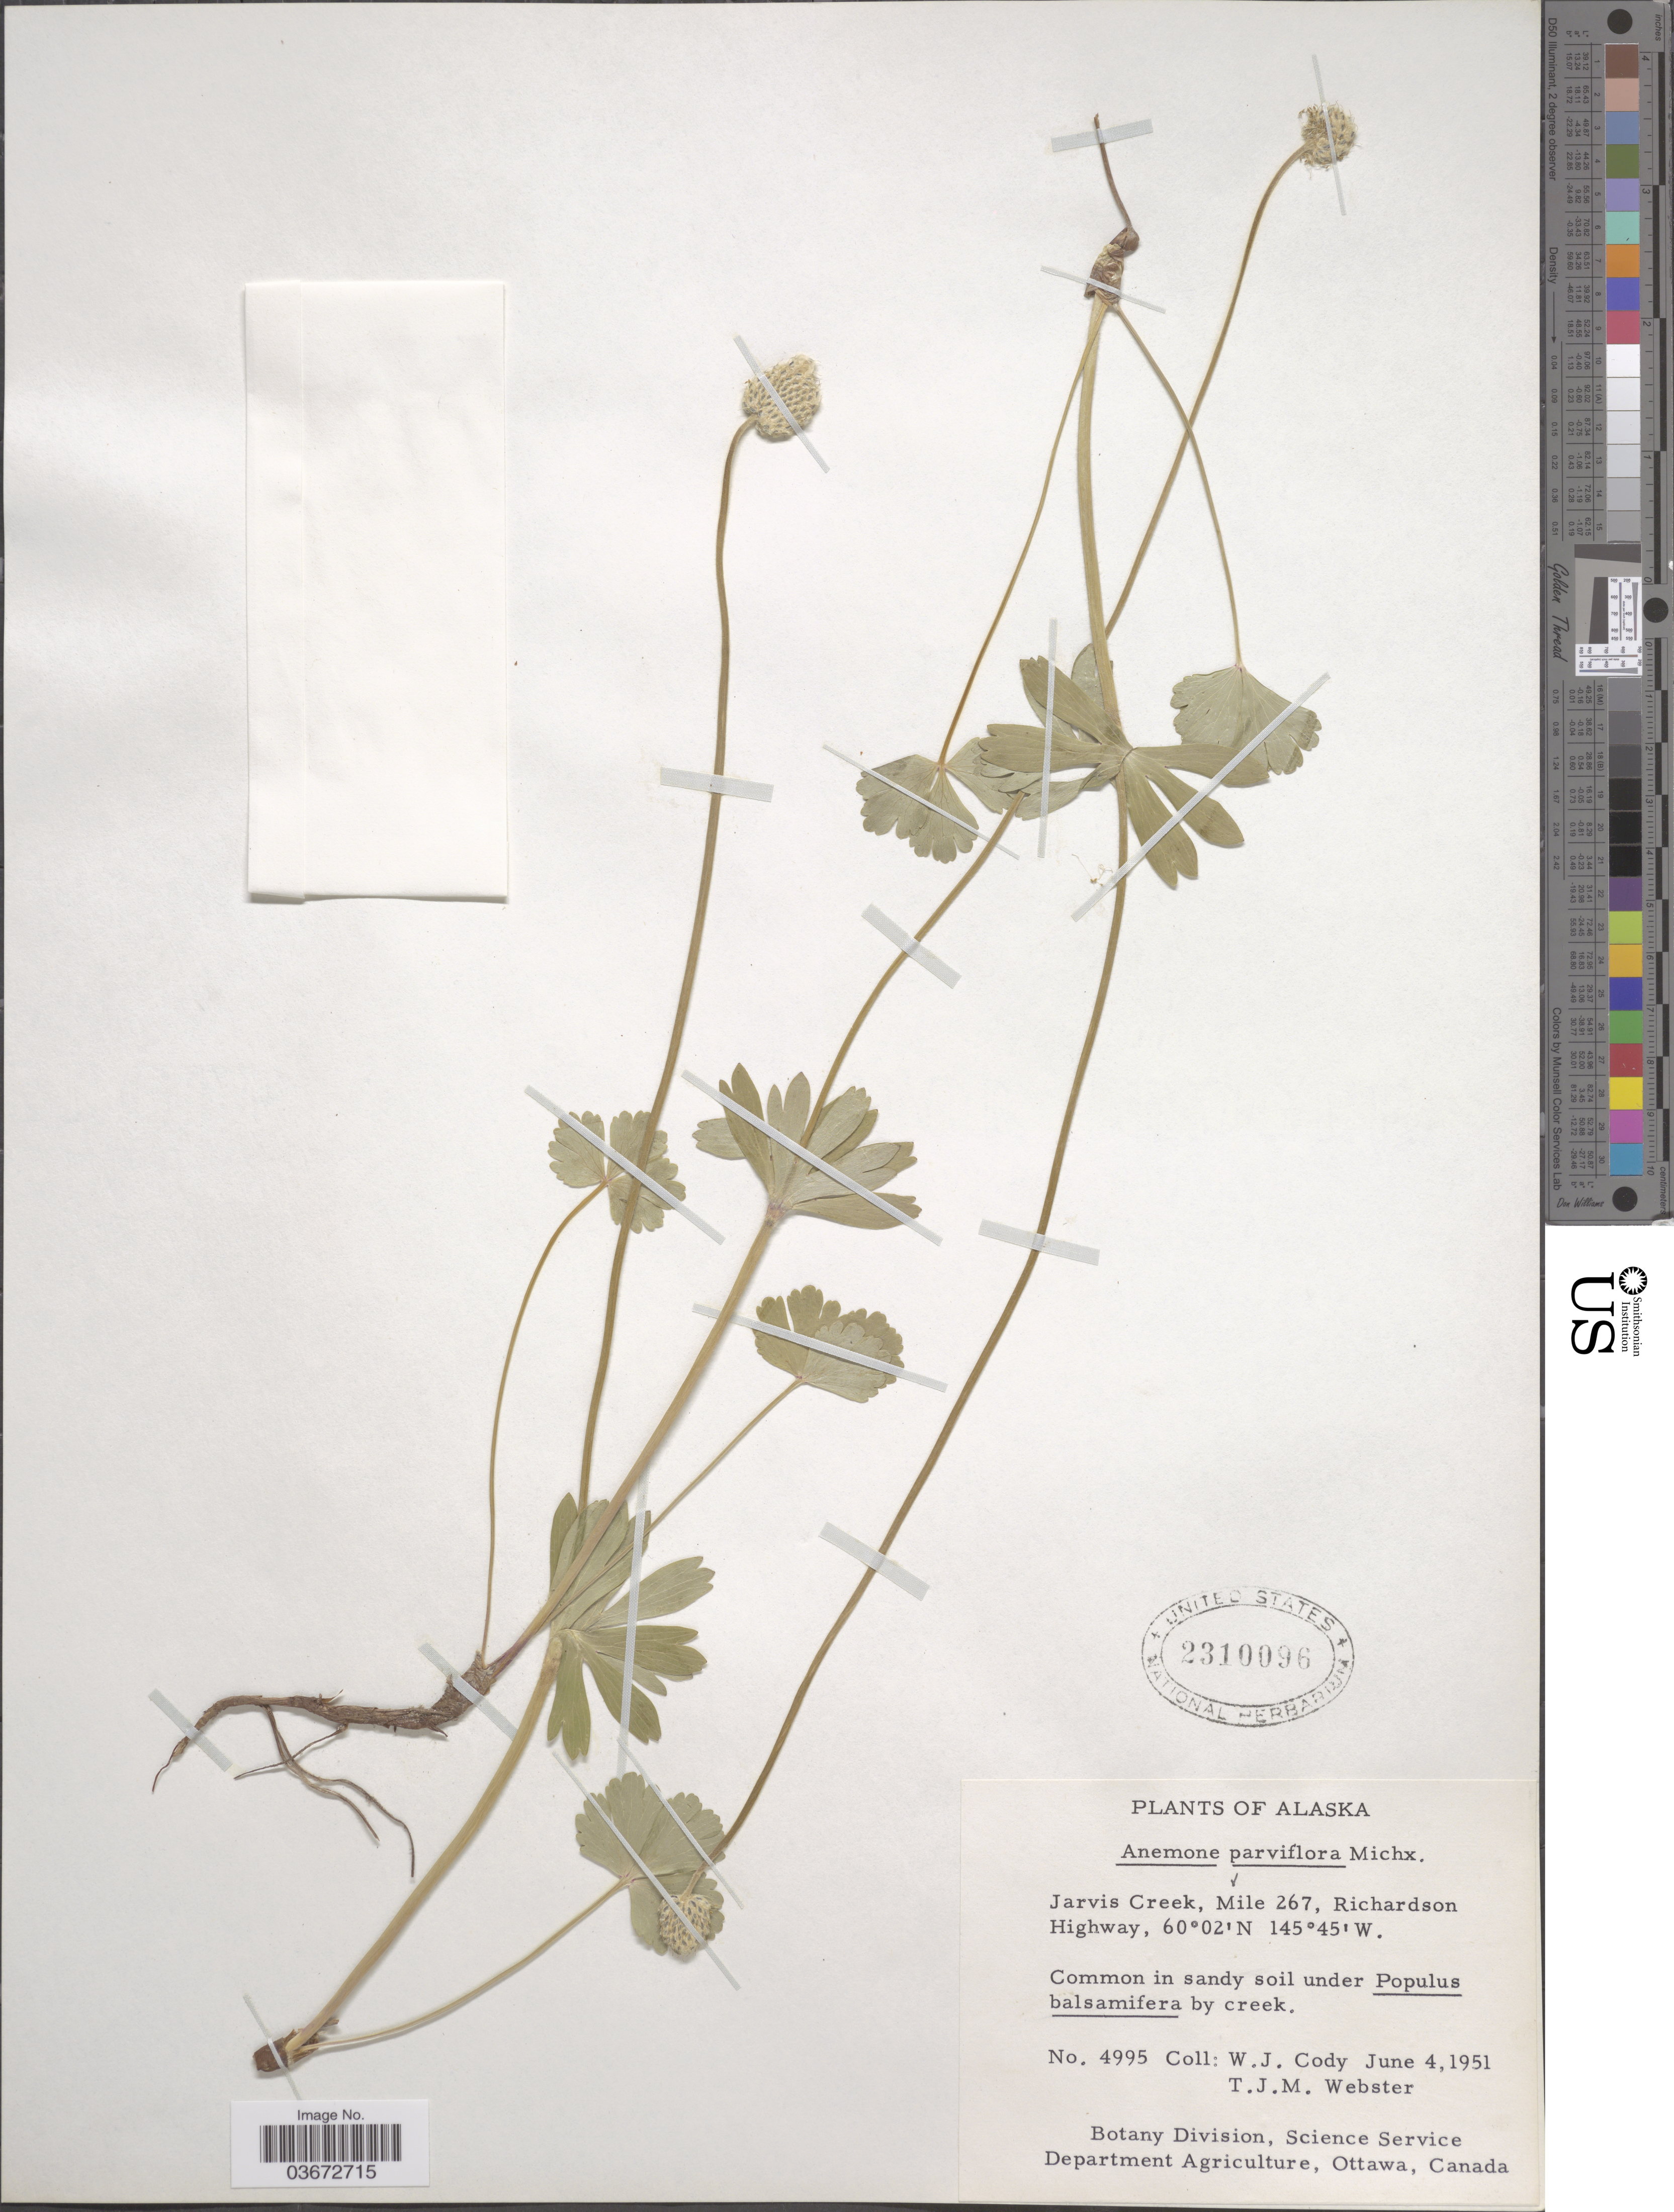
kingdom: Plantae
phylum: Tracheophyta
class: Magnoliopsida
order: Ranunculales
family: Ranunculaceae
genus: Anemone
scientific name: Anemone parviflora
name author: Michx.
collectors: W. Cody & T. J. Webster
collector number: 4995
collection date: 1951-06-04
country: United States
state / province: Alaska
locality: Jarvis Creek, Mile 267, Richardson Highway.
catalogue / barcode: US 2310096